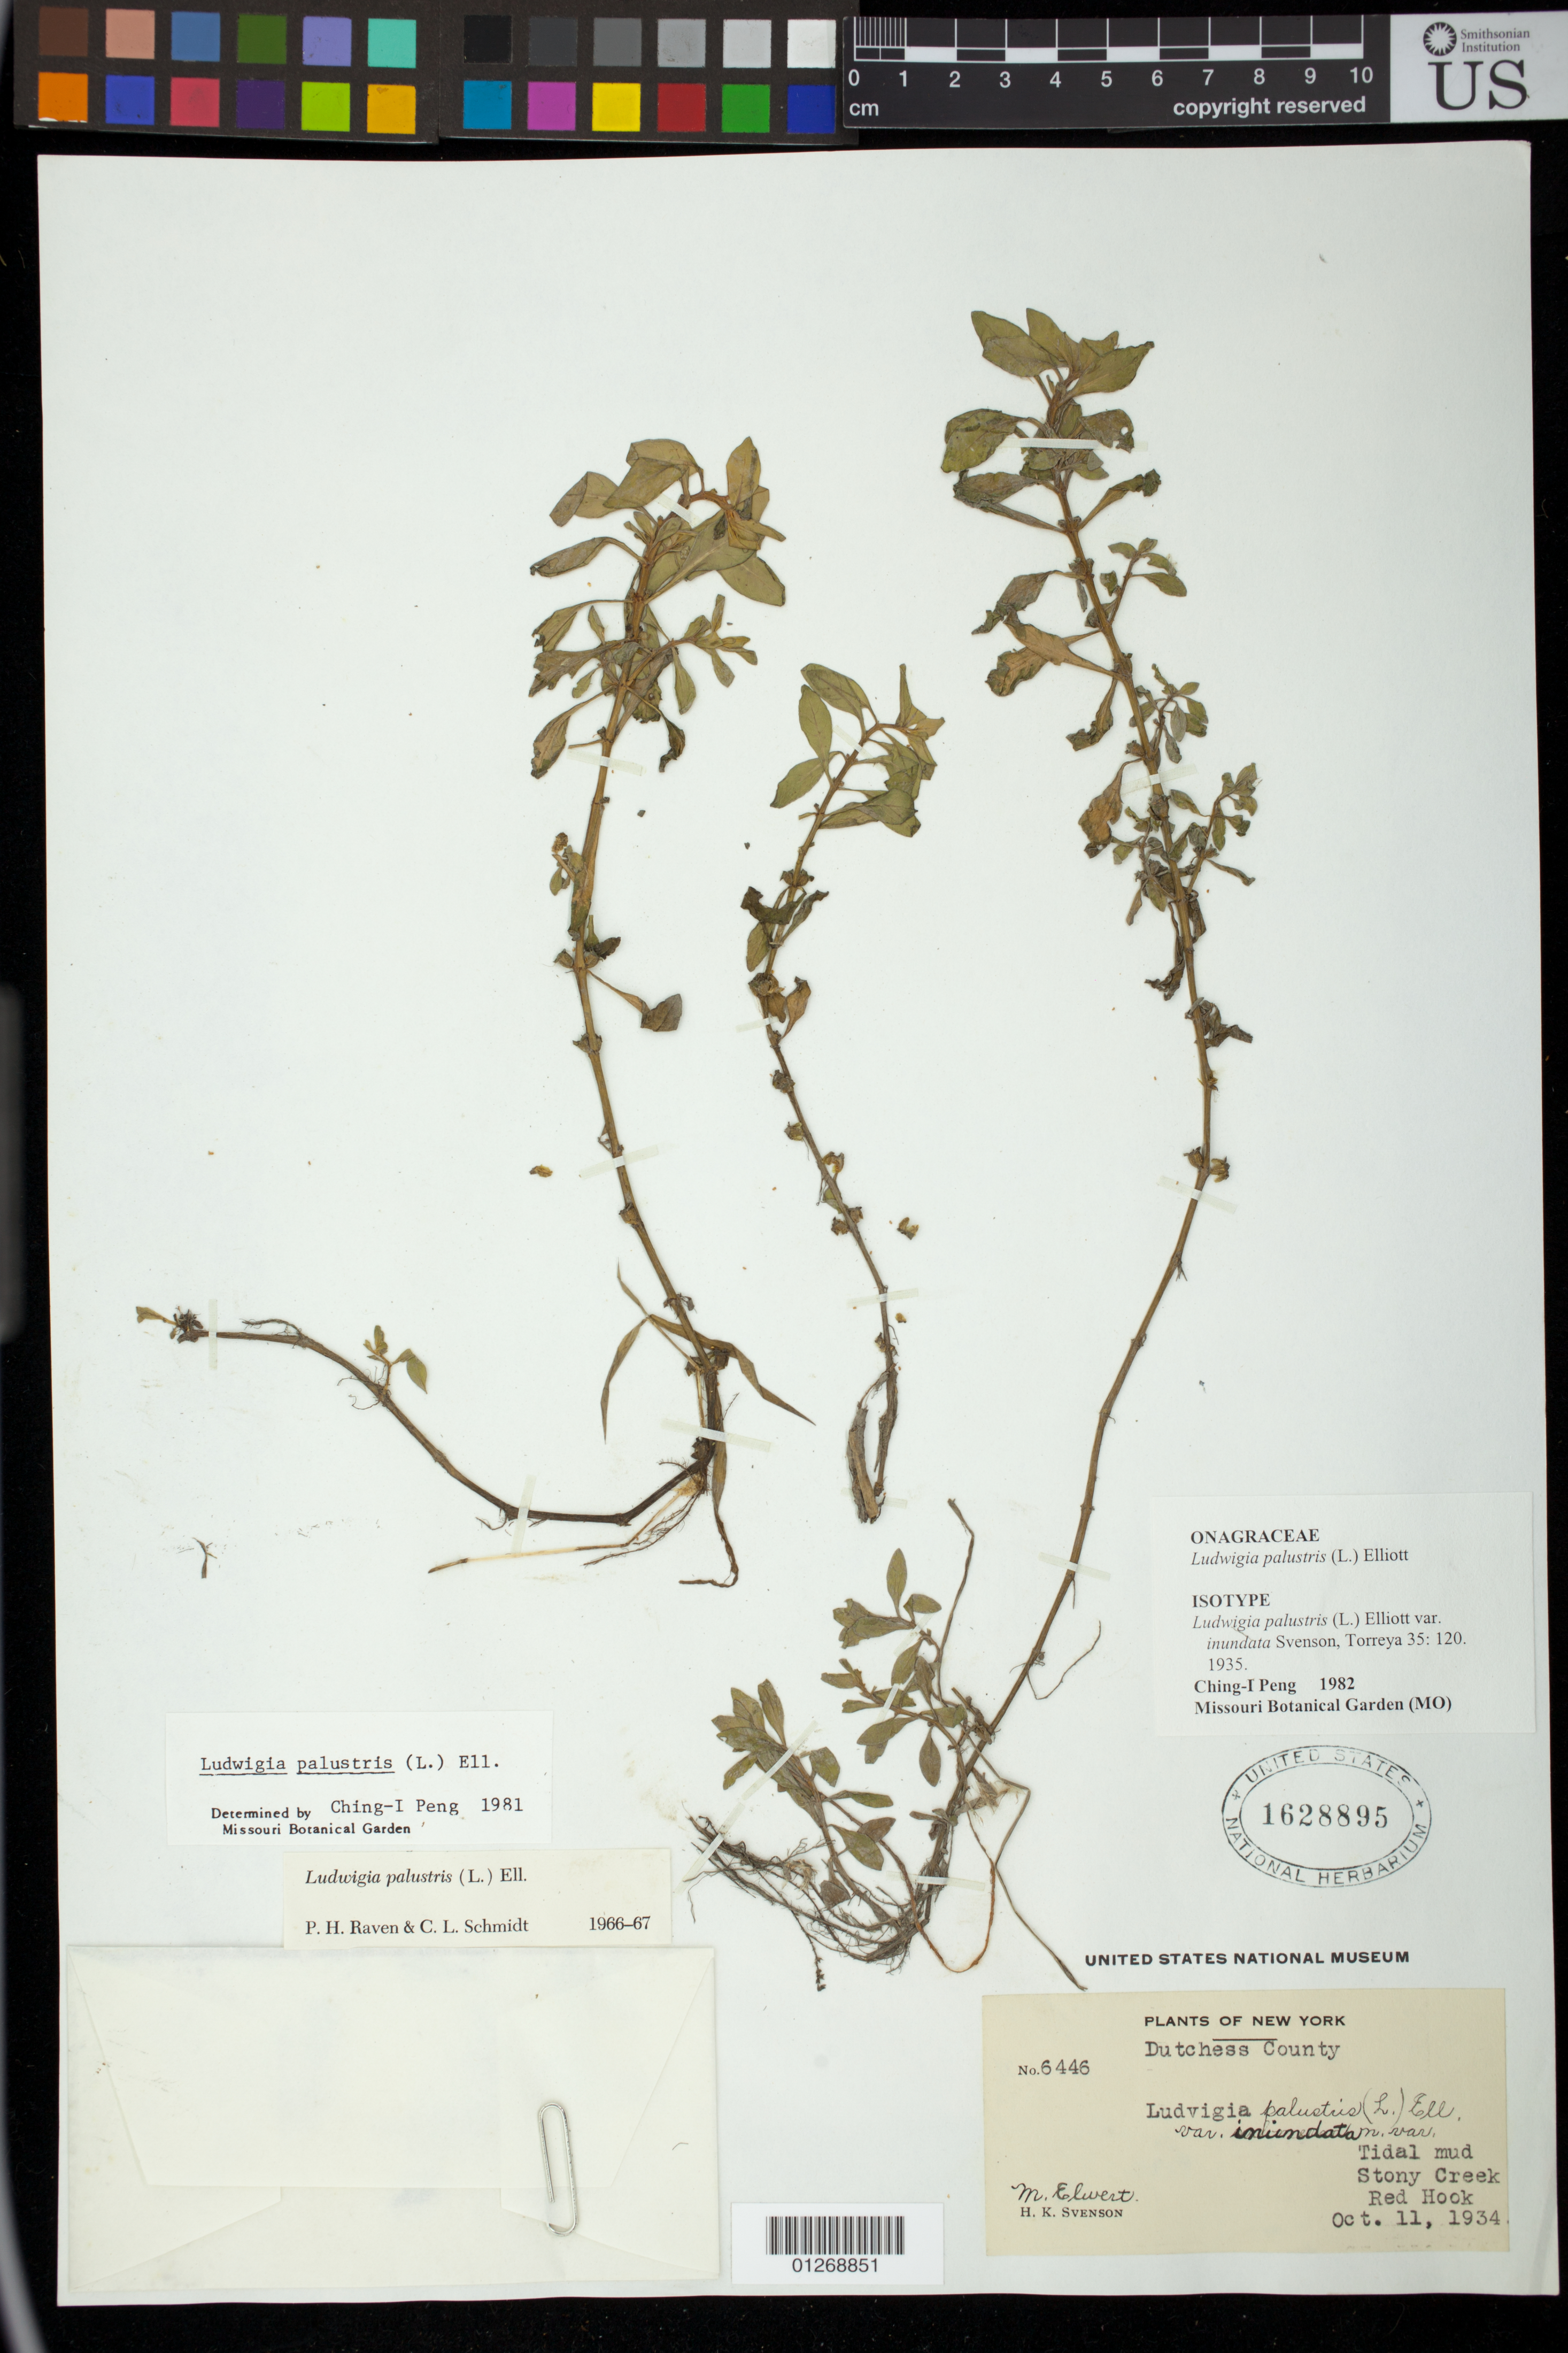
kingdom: Plantae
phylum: Tracheophyta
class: Magnoliopsida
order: Myrtales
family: Onagraceae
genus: Ludwigia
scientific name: Ludwigia palustris var. inundata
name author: Svenson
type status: Isotype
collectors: M. Elwert & H. Svenson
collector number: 6446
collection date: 1934-10-11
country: United States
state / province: New York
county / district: Dutchess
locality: Stony Creek, Red Hook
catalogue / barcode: US 1628895